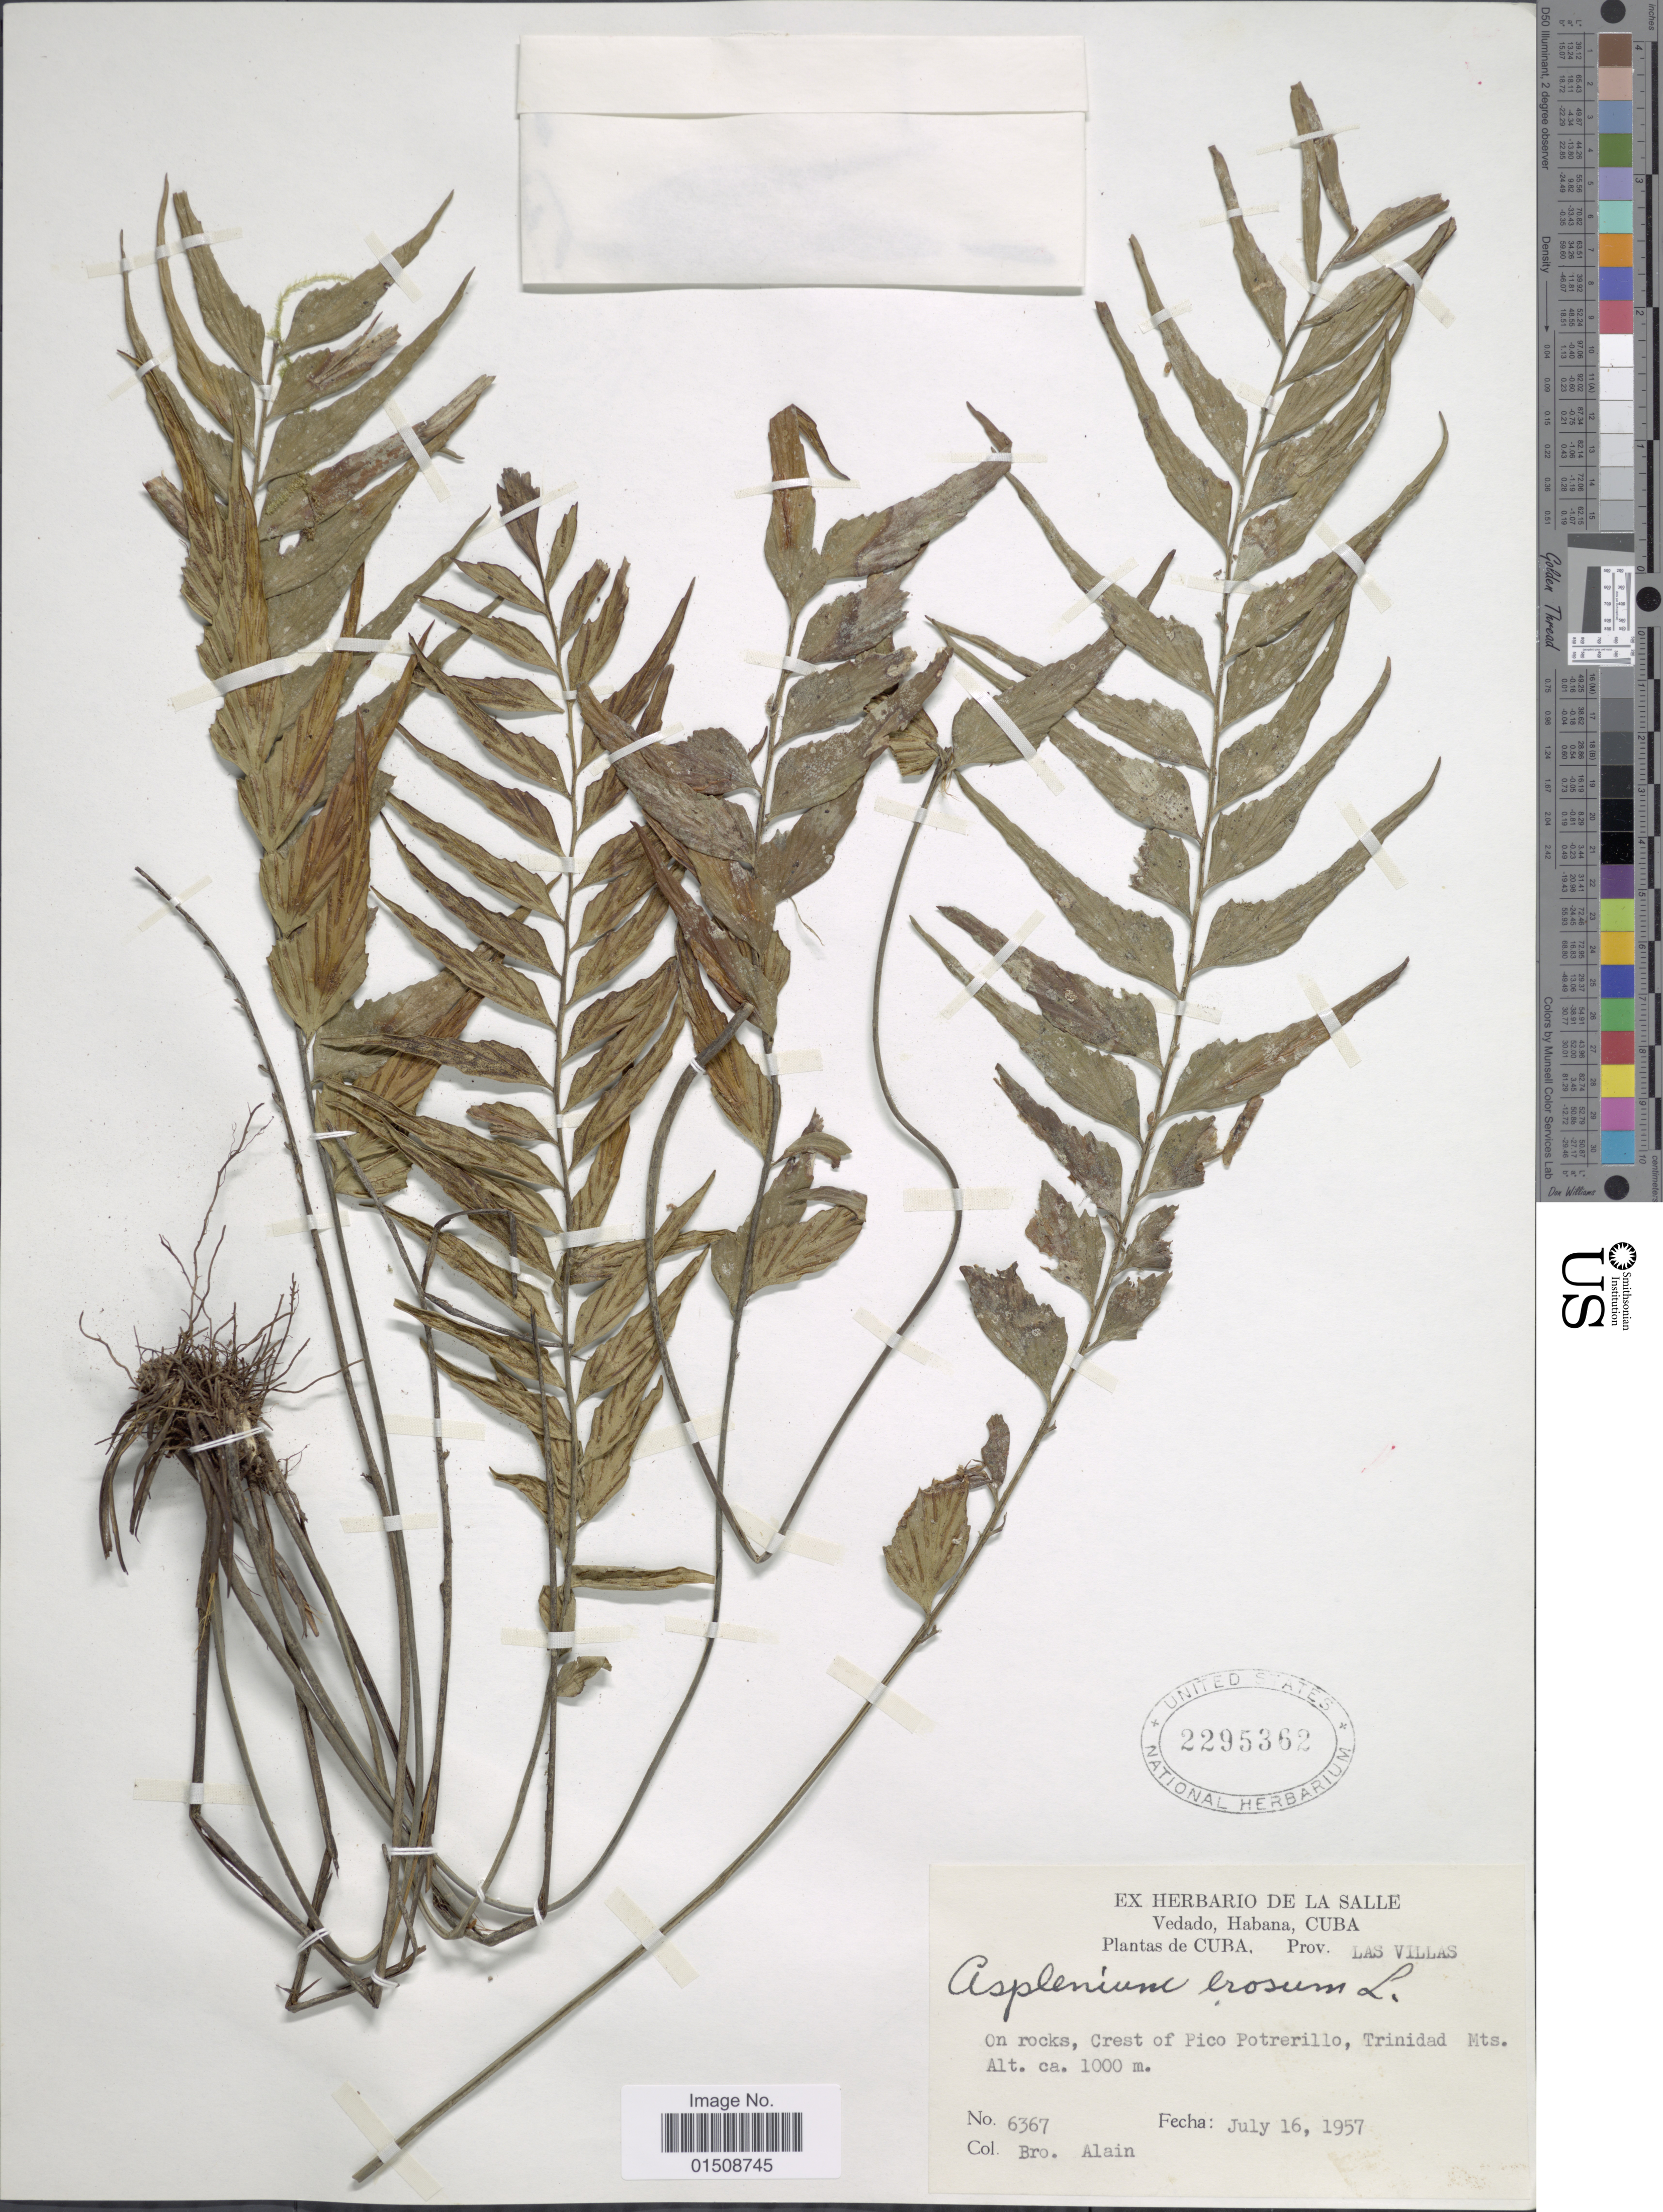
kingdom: Plantae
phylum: Tracheophyta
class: Polypodiopsida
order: Polypodiales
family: Aspleniaceae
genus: Asplenium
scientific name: Asplenium erosum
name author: L.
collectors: A. H. Liogier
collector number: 6367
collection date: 1957-07-16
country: Cuba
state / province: La Habana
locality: Vedado, Habana, Cuba, Prov. Las Villas. On rocks, Crest of Pico Potrerillo, Trinidad Mts.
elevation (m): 1000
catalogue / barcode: US 2295362